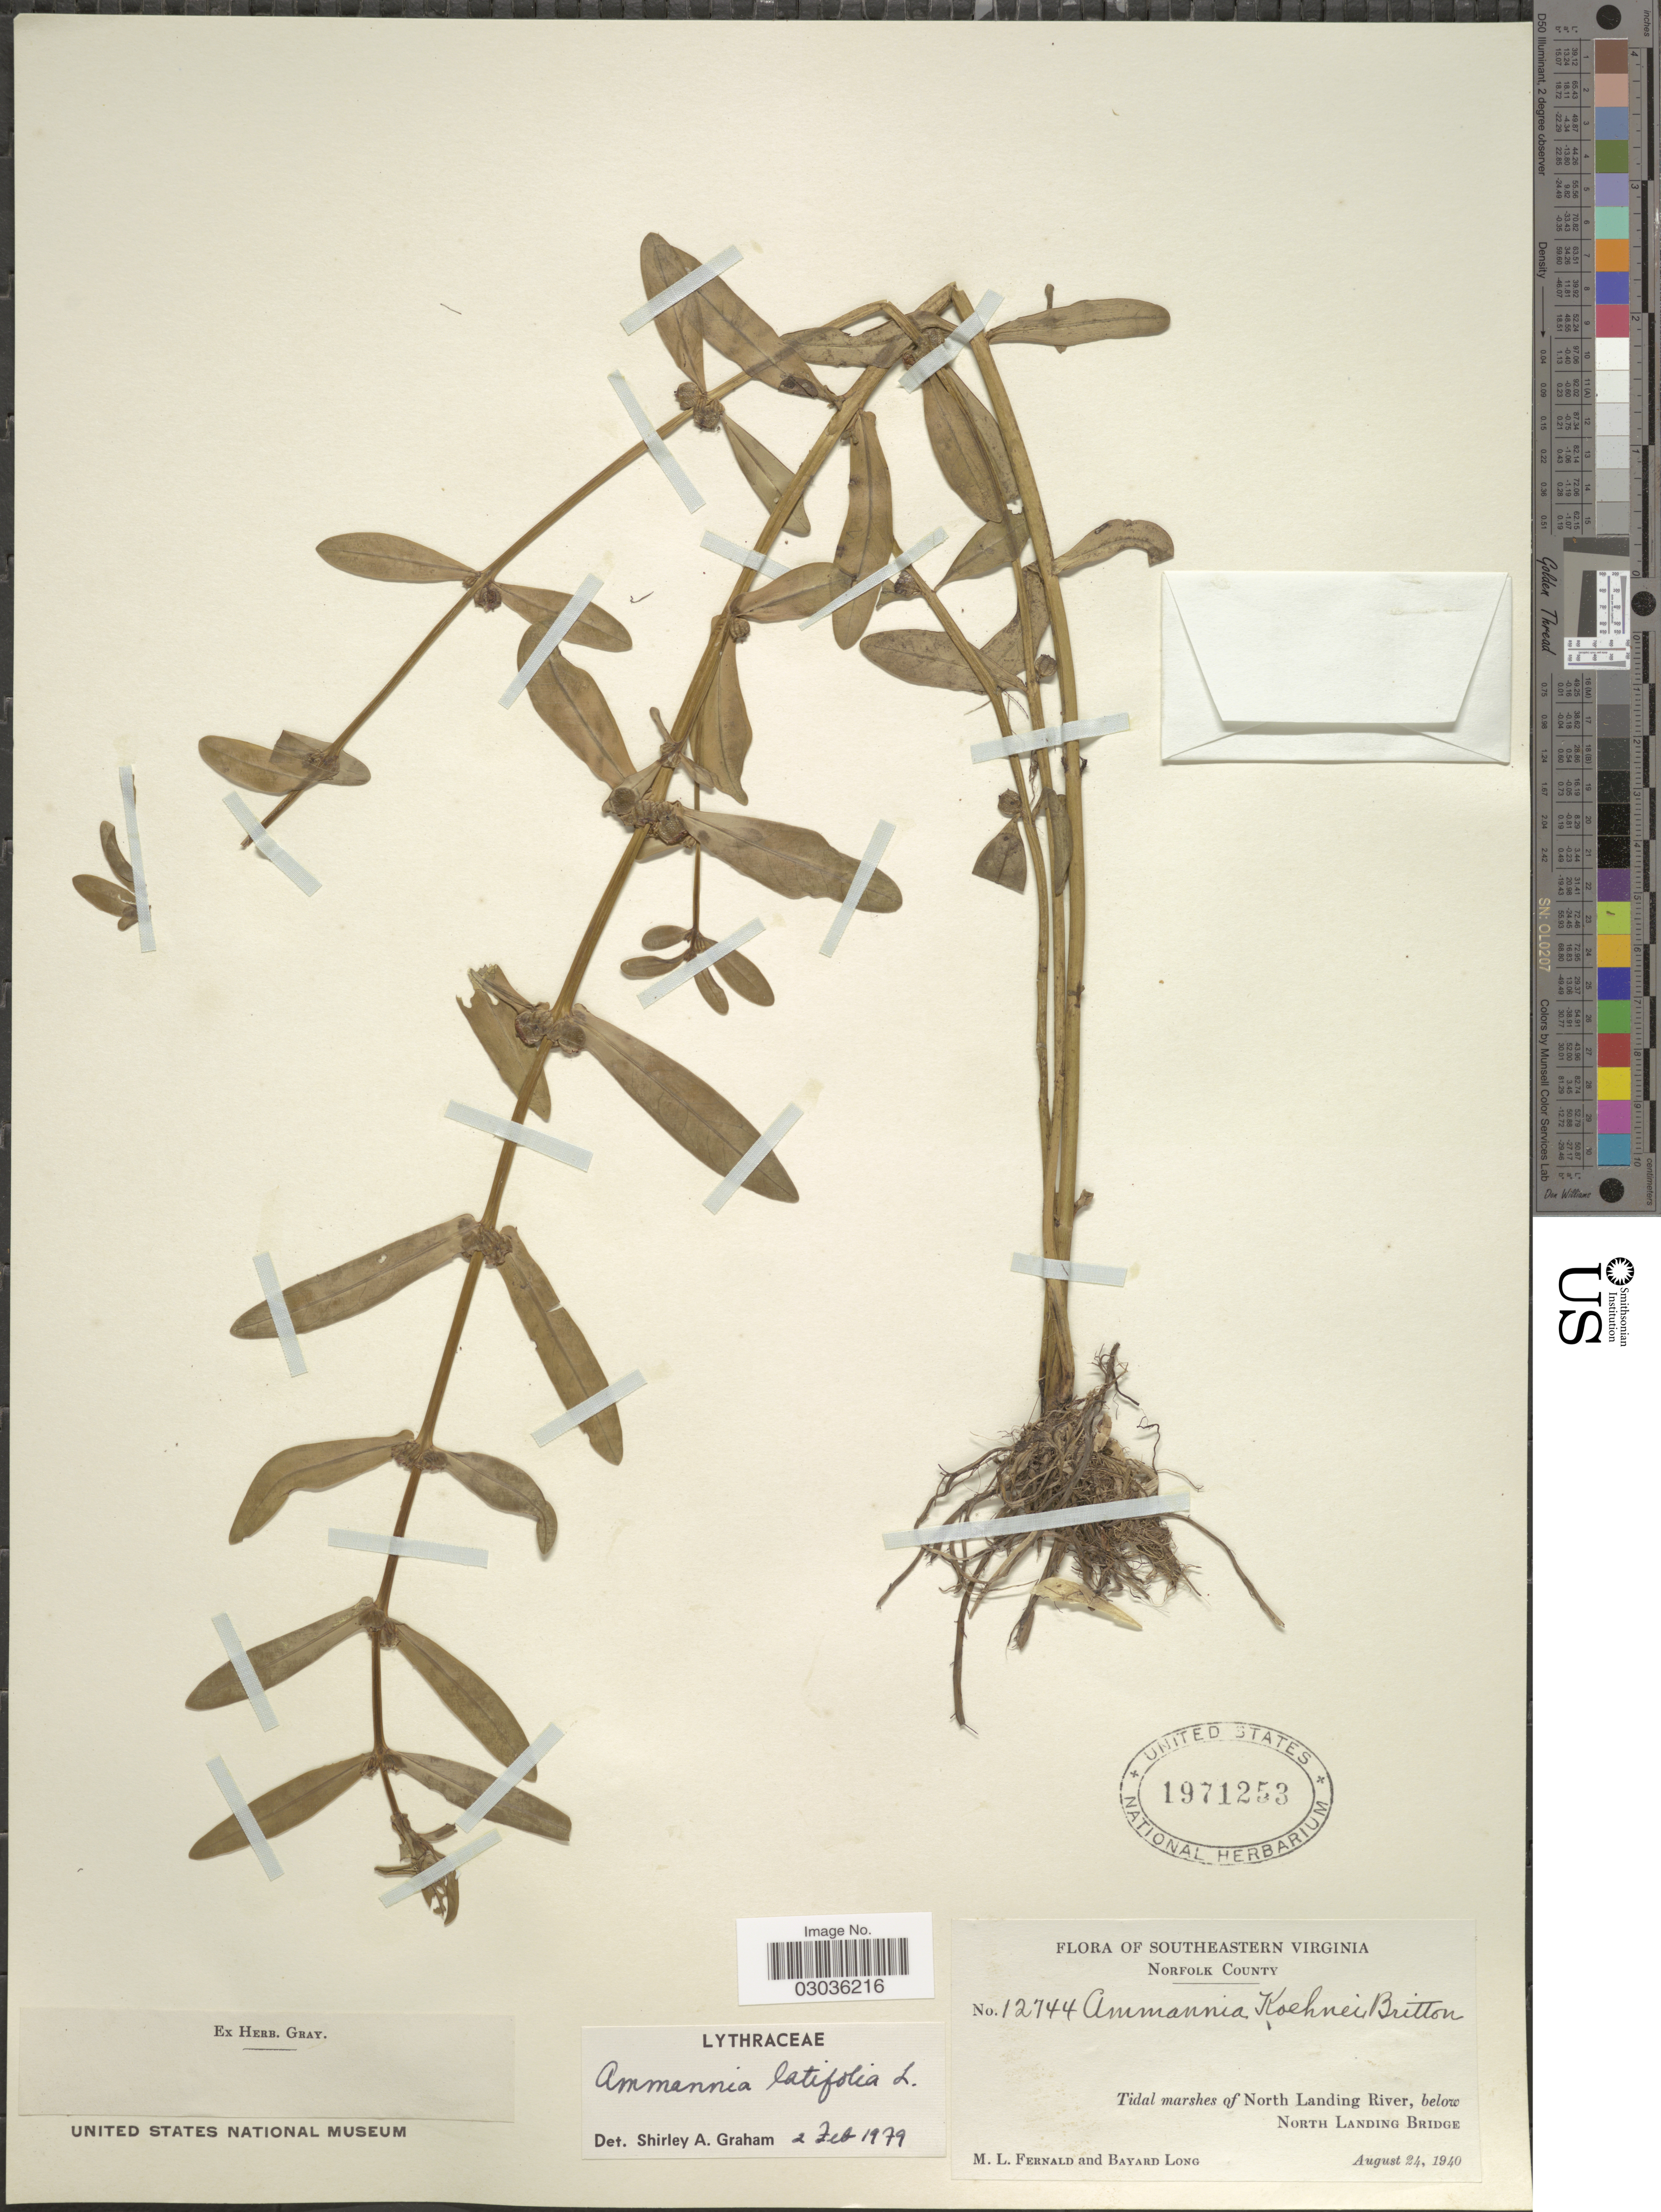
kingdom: Plantae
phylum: Tracheophyta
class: Magnoliopsida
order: Myrtales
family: Lythraceae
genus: Ammannia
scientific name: Ammannia latifolia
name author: L.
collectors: M. L. Fernald & B. Long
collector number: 12744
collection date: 1940-08-24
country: United States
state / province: Virginia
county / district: City of Norfolk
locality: Southeastern Virginia, Norfolk County, Tidal marshes of North Landing River, below North Landing Bridge.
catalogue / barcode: US 1971253